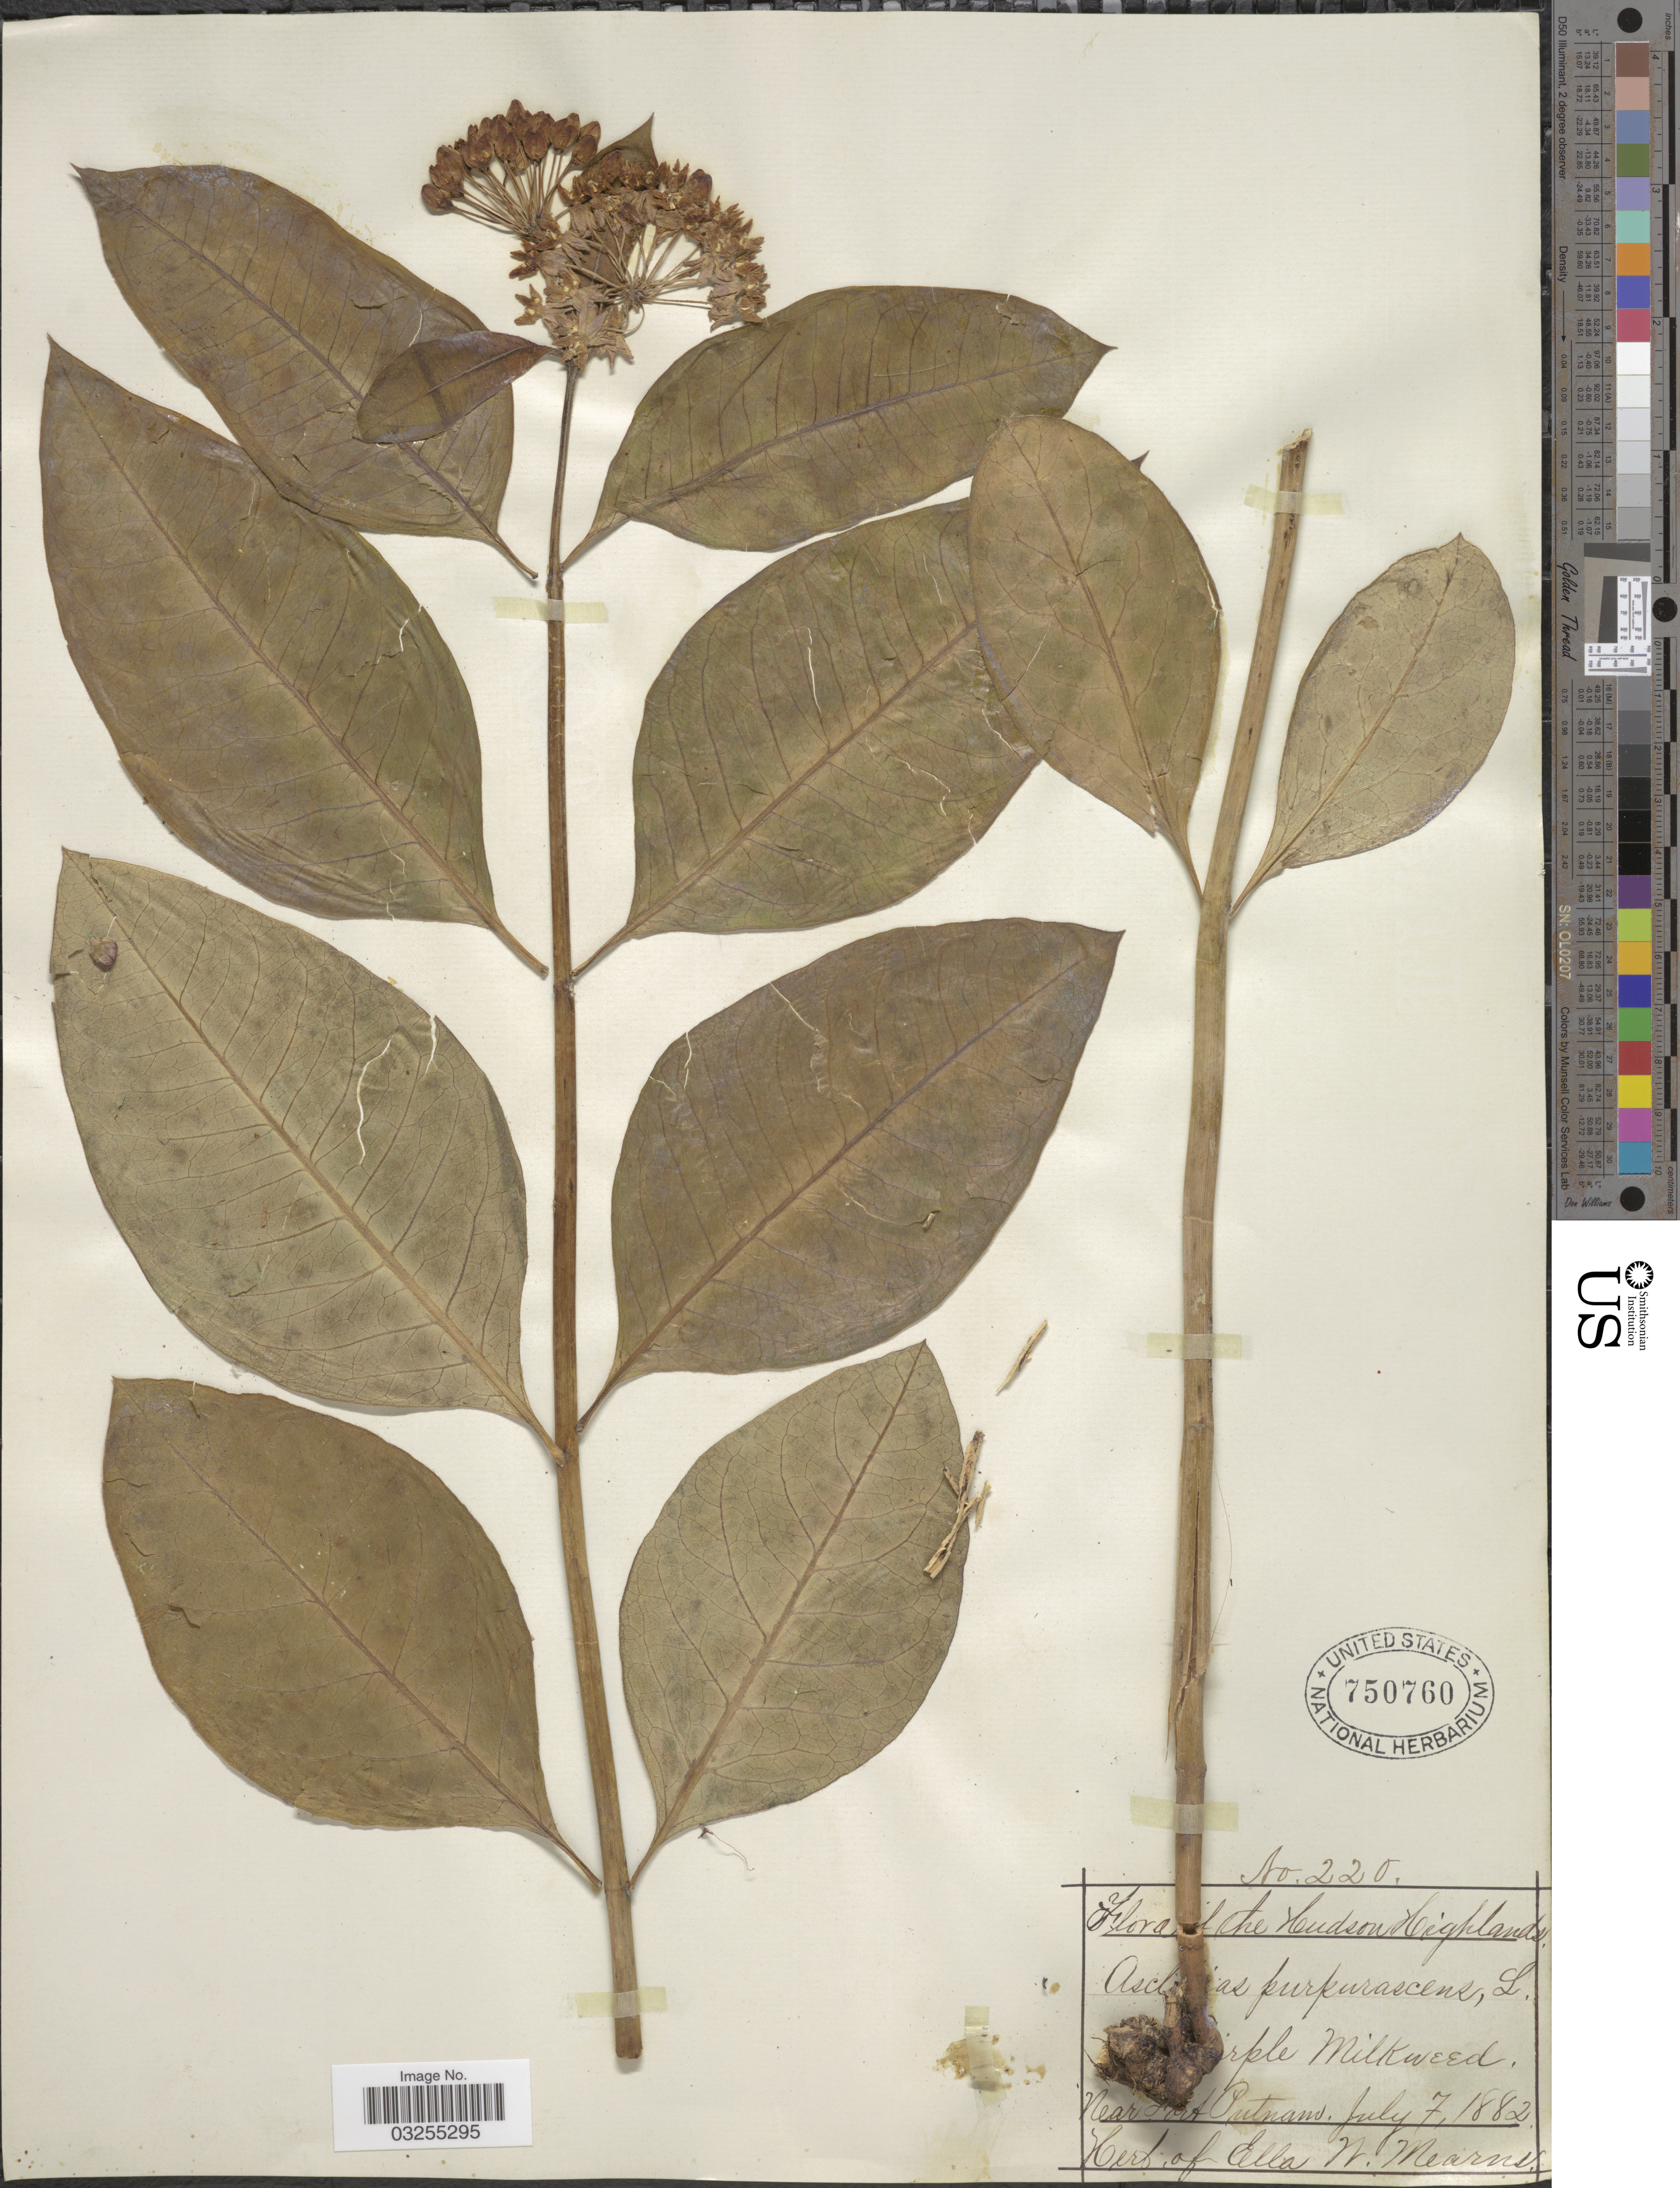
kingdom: Plantae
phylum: Tracheophyta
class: Magnoliopsida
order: Gentianales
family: Apocynaceae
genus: Asclepias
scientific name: Asclepias purpurascens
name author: L.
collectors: ex herb. Ella W. Mearns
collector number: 220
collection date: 1882-07-07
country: United States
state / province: New York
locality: Hudson Highlands. Near Fort Putnam.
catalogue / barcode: US 750760